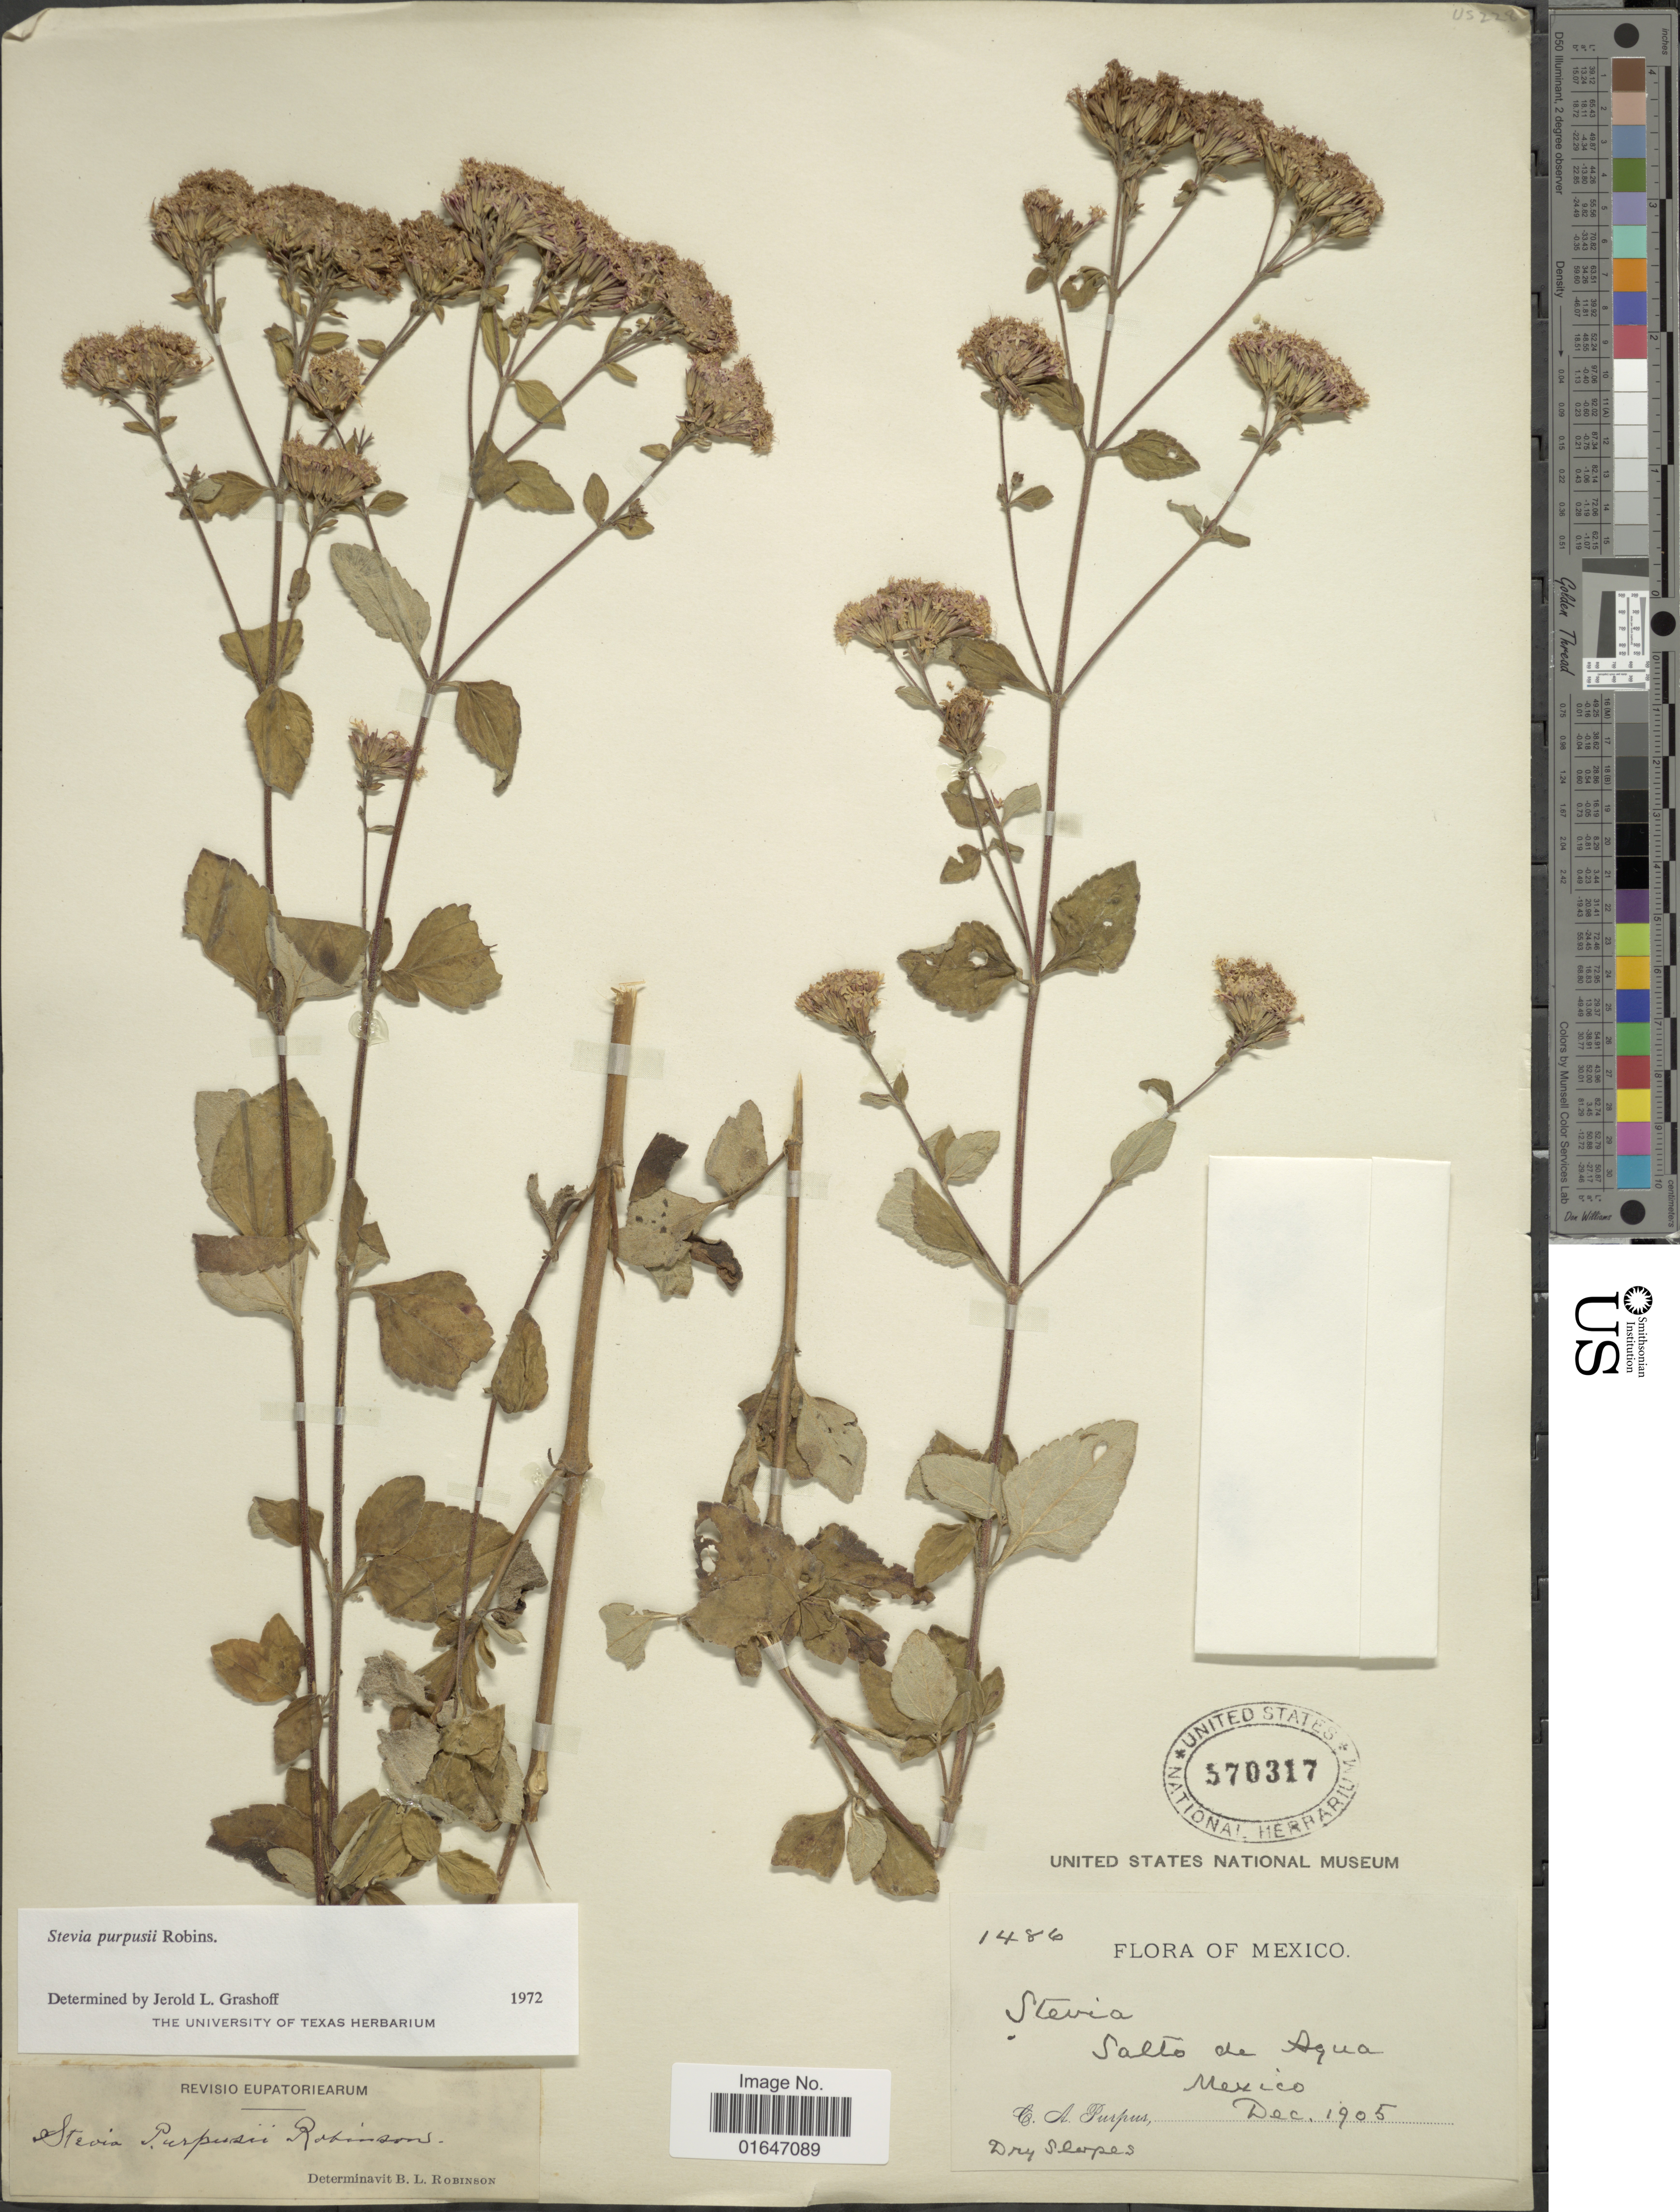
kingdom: Plantae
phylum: Tracheophyta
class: Magnoliopsida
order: Asterales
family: Asteraceae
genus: Stevia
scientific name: Stevia purpusii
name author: B.L. Rob.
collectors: C. A. Purpus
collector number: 1486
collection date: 1905-12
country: Mexico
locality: Salto de Agua.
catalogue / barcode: US 570317